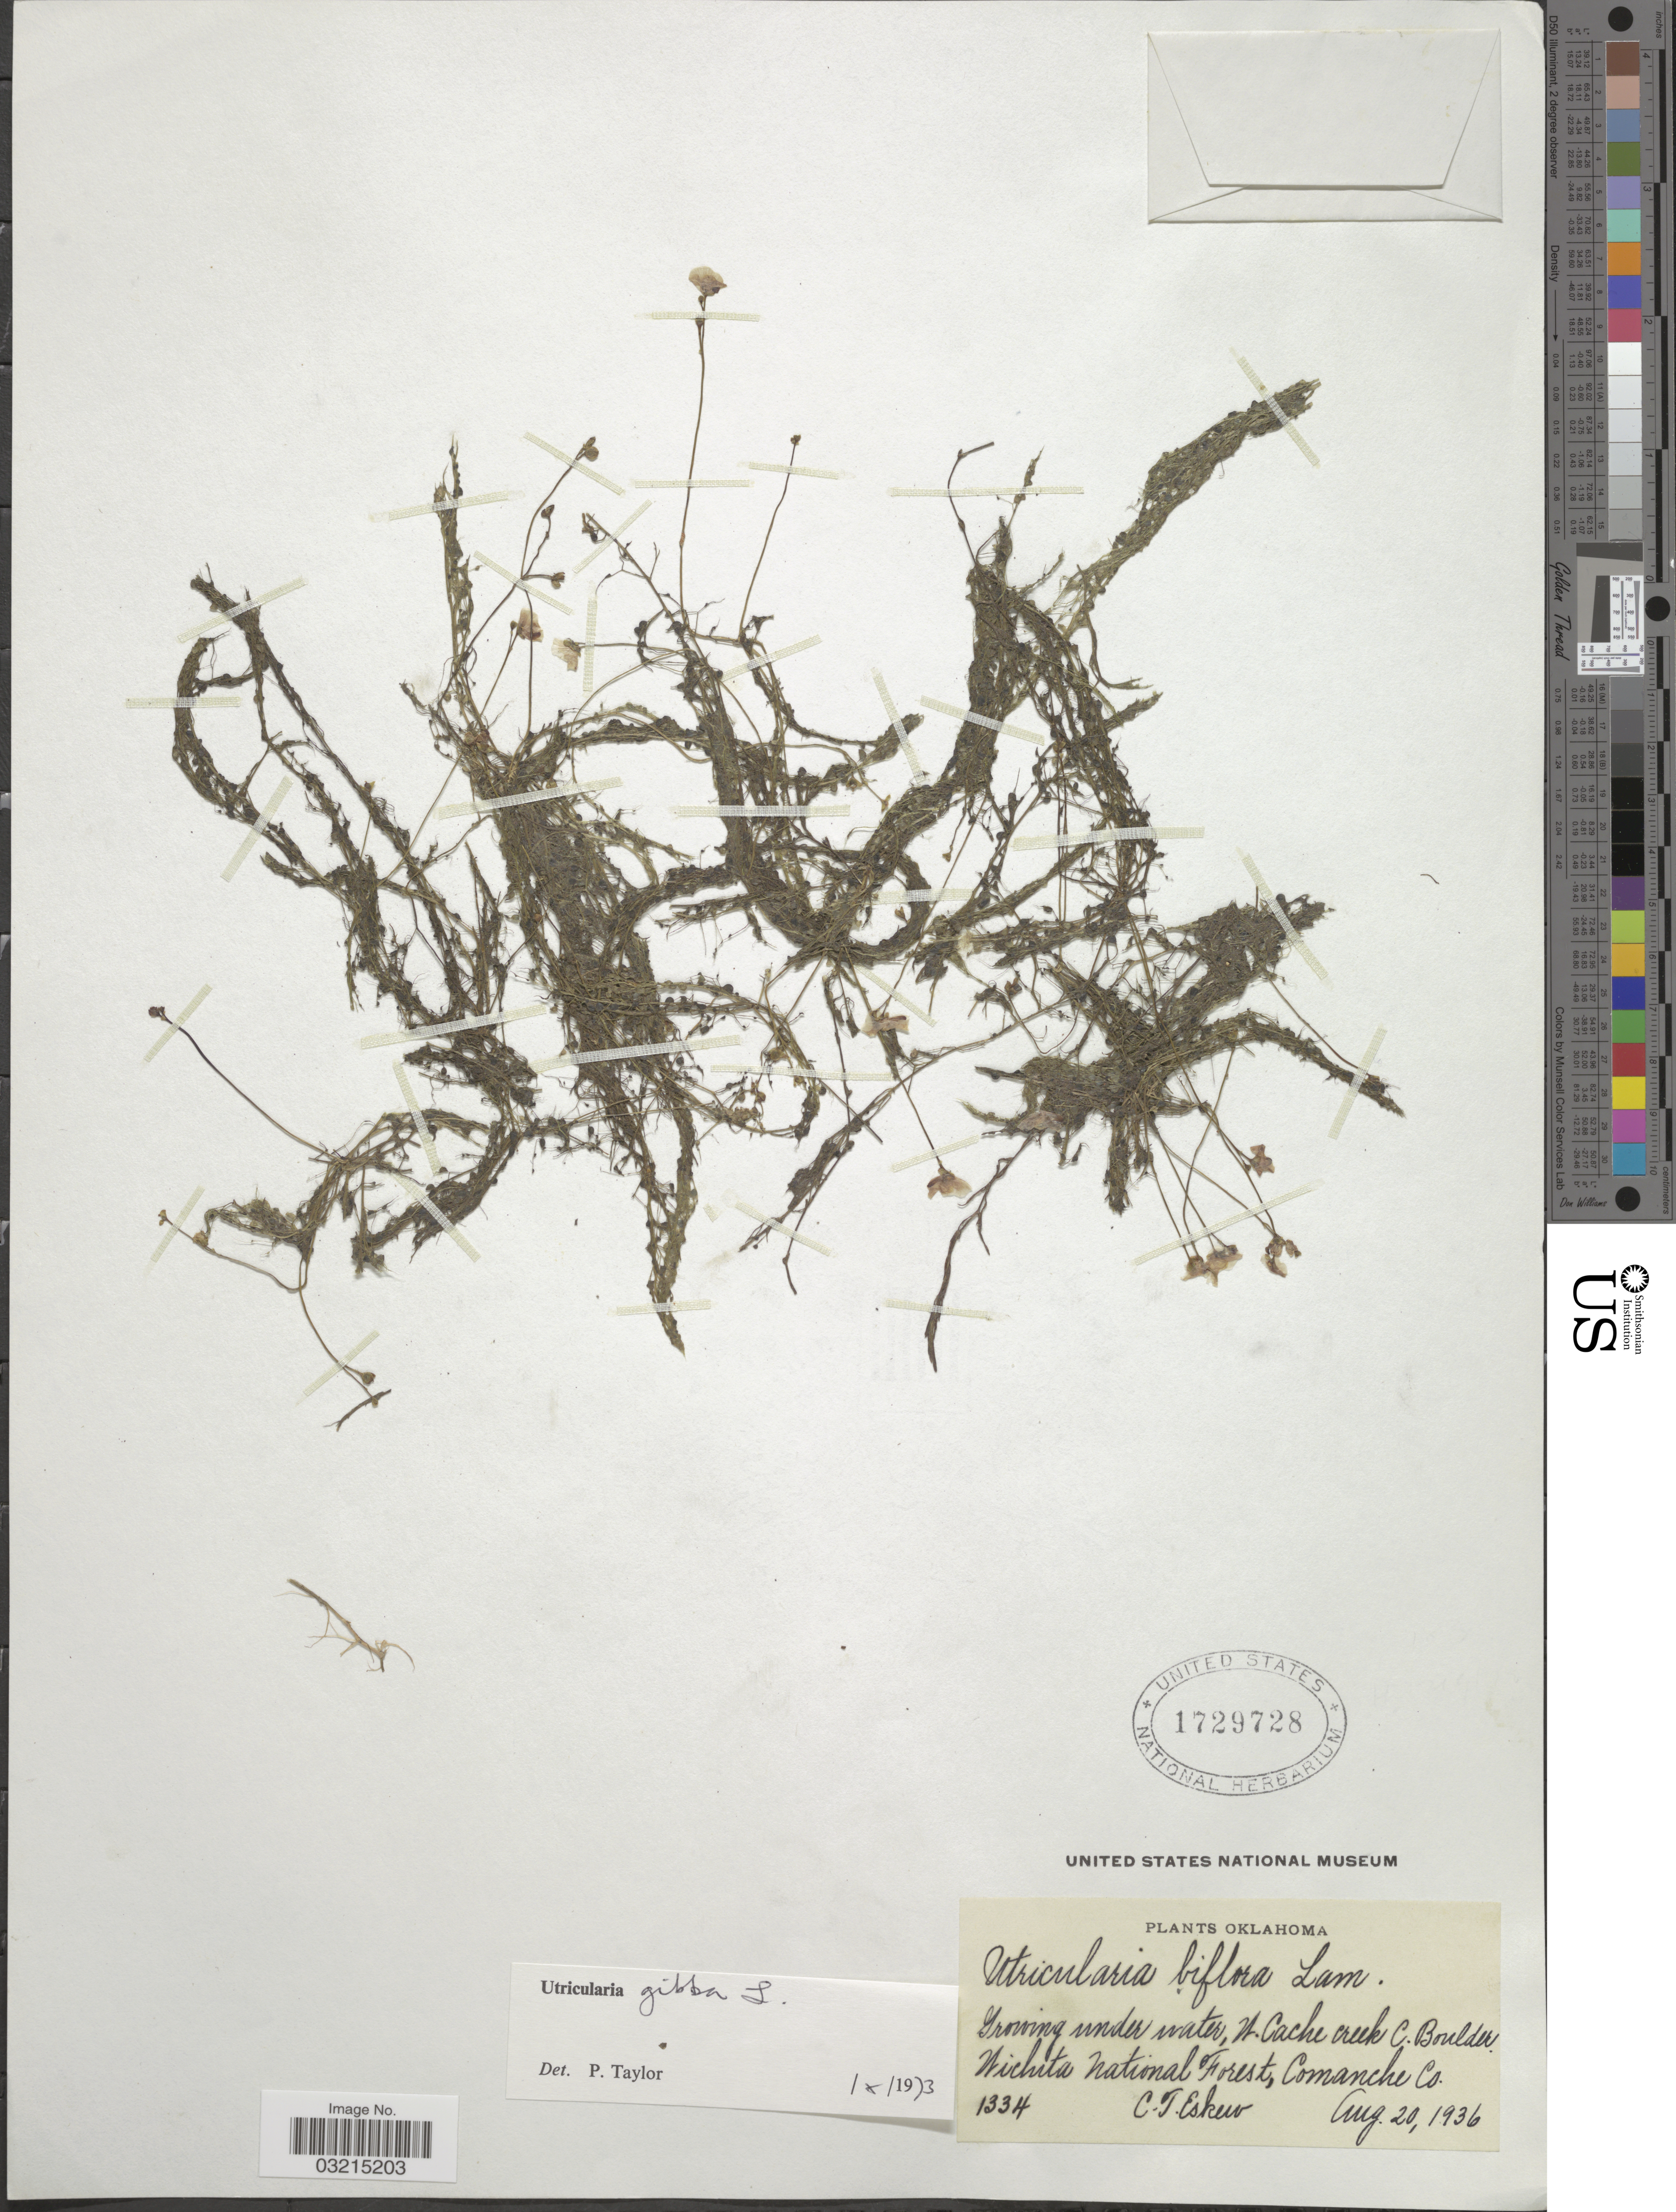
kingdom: Plantae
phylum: Tracheophyta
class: Magnoliopsida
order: Lamiales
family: Lentibulariaceae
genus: Utricularia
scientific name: Utricularia gibba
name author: L.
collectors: C. Eskew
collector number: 1334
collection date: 1936-08-20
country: United States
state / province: Oklahoma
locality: N. Cache creek C. Boulder. Wichita National Forest, Comanche Co.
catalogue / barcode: US 1729728